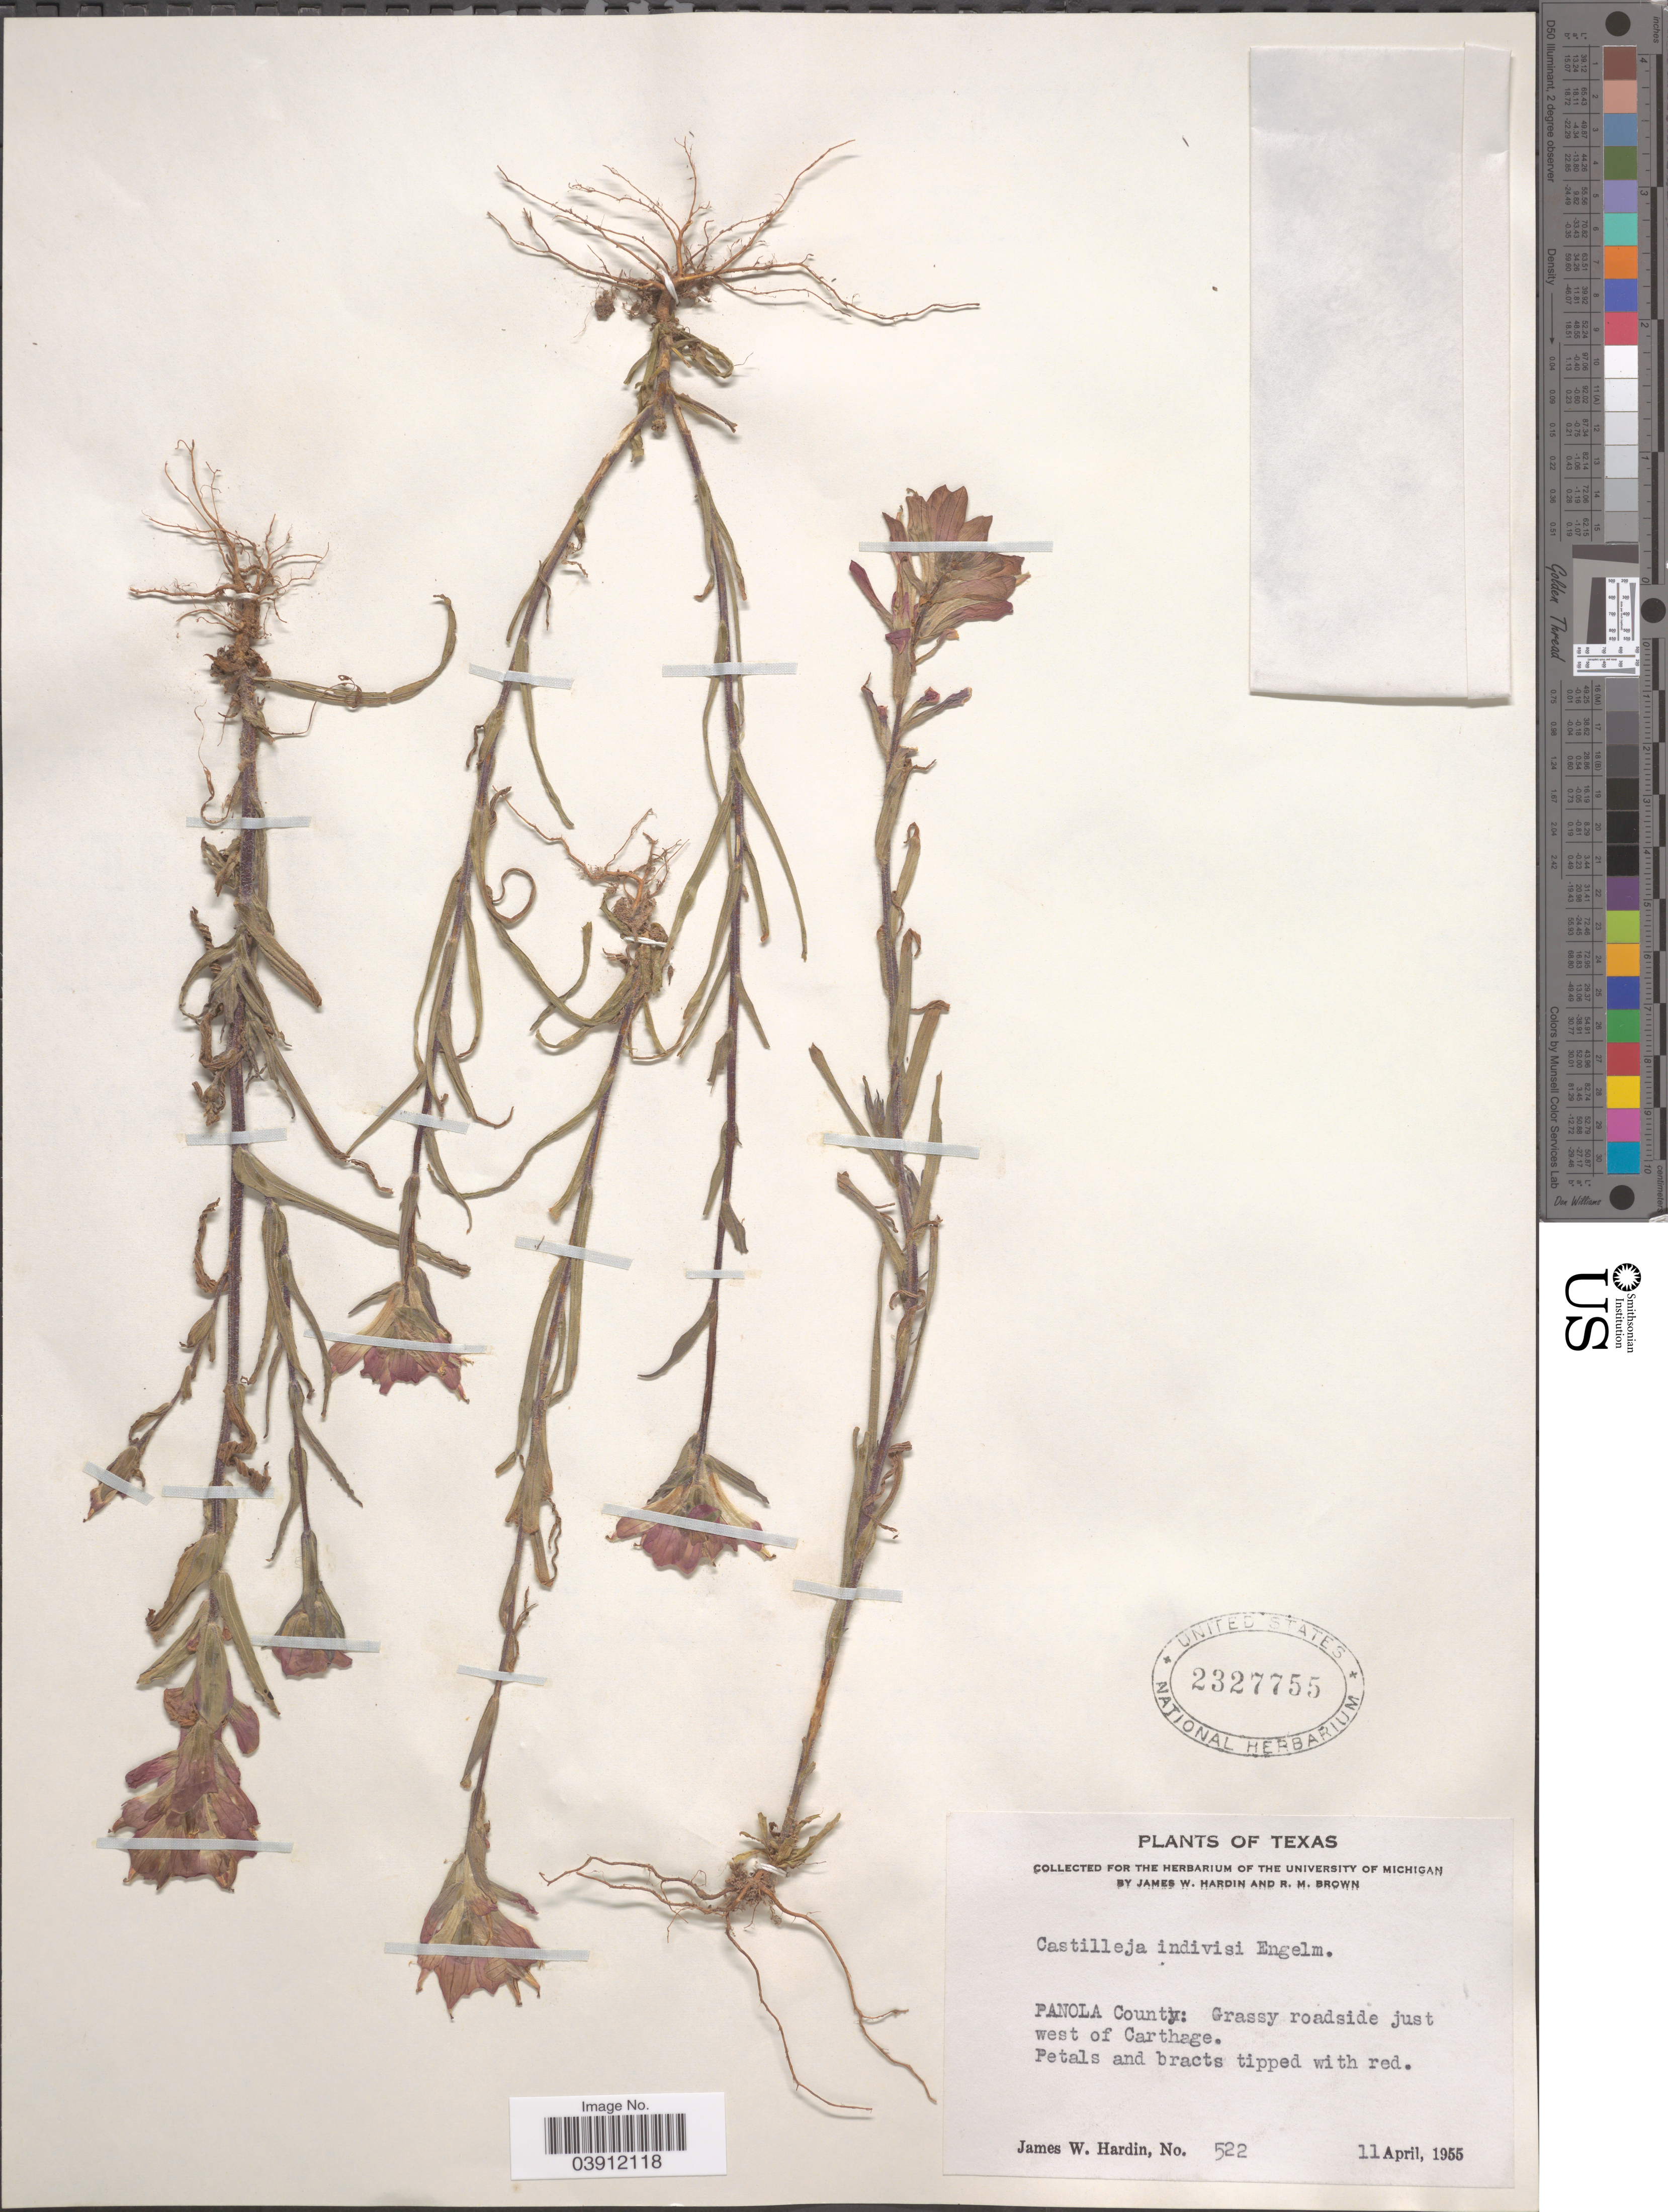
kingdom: Plantae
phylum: Tracheophyta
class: Magnoliopsida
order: Lamiales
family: Orobanchaceae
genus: Castilleja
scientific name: Castilleja indivisa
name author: Engelm. in Engelm. & A. Gray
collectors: J. W. Hardin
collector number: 522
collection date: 1955-04-11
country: United States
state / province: Texas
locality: Panola County: Grassy roadside just west of Carthage.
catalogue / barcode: US 2327755